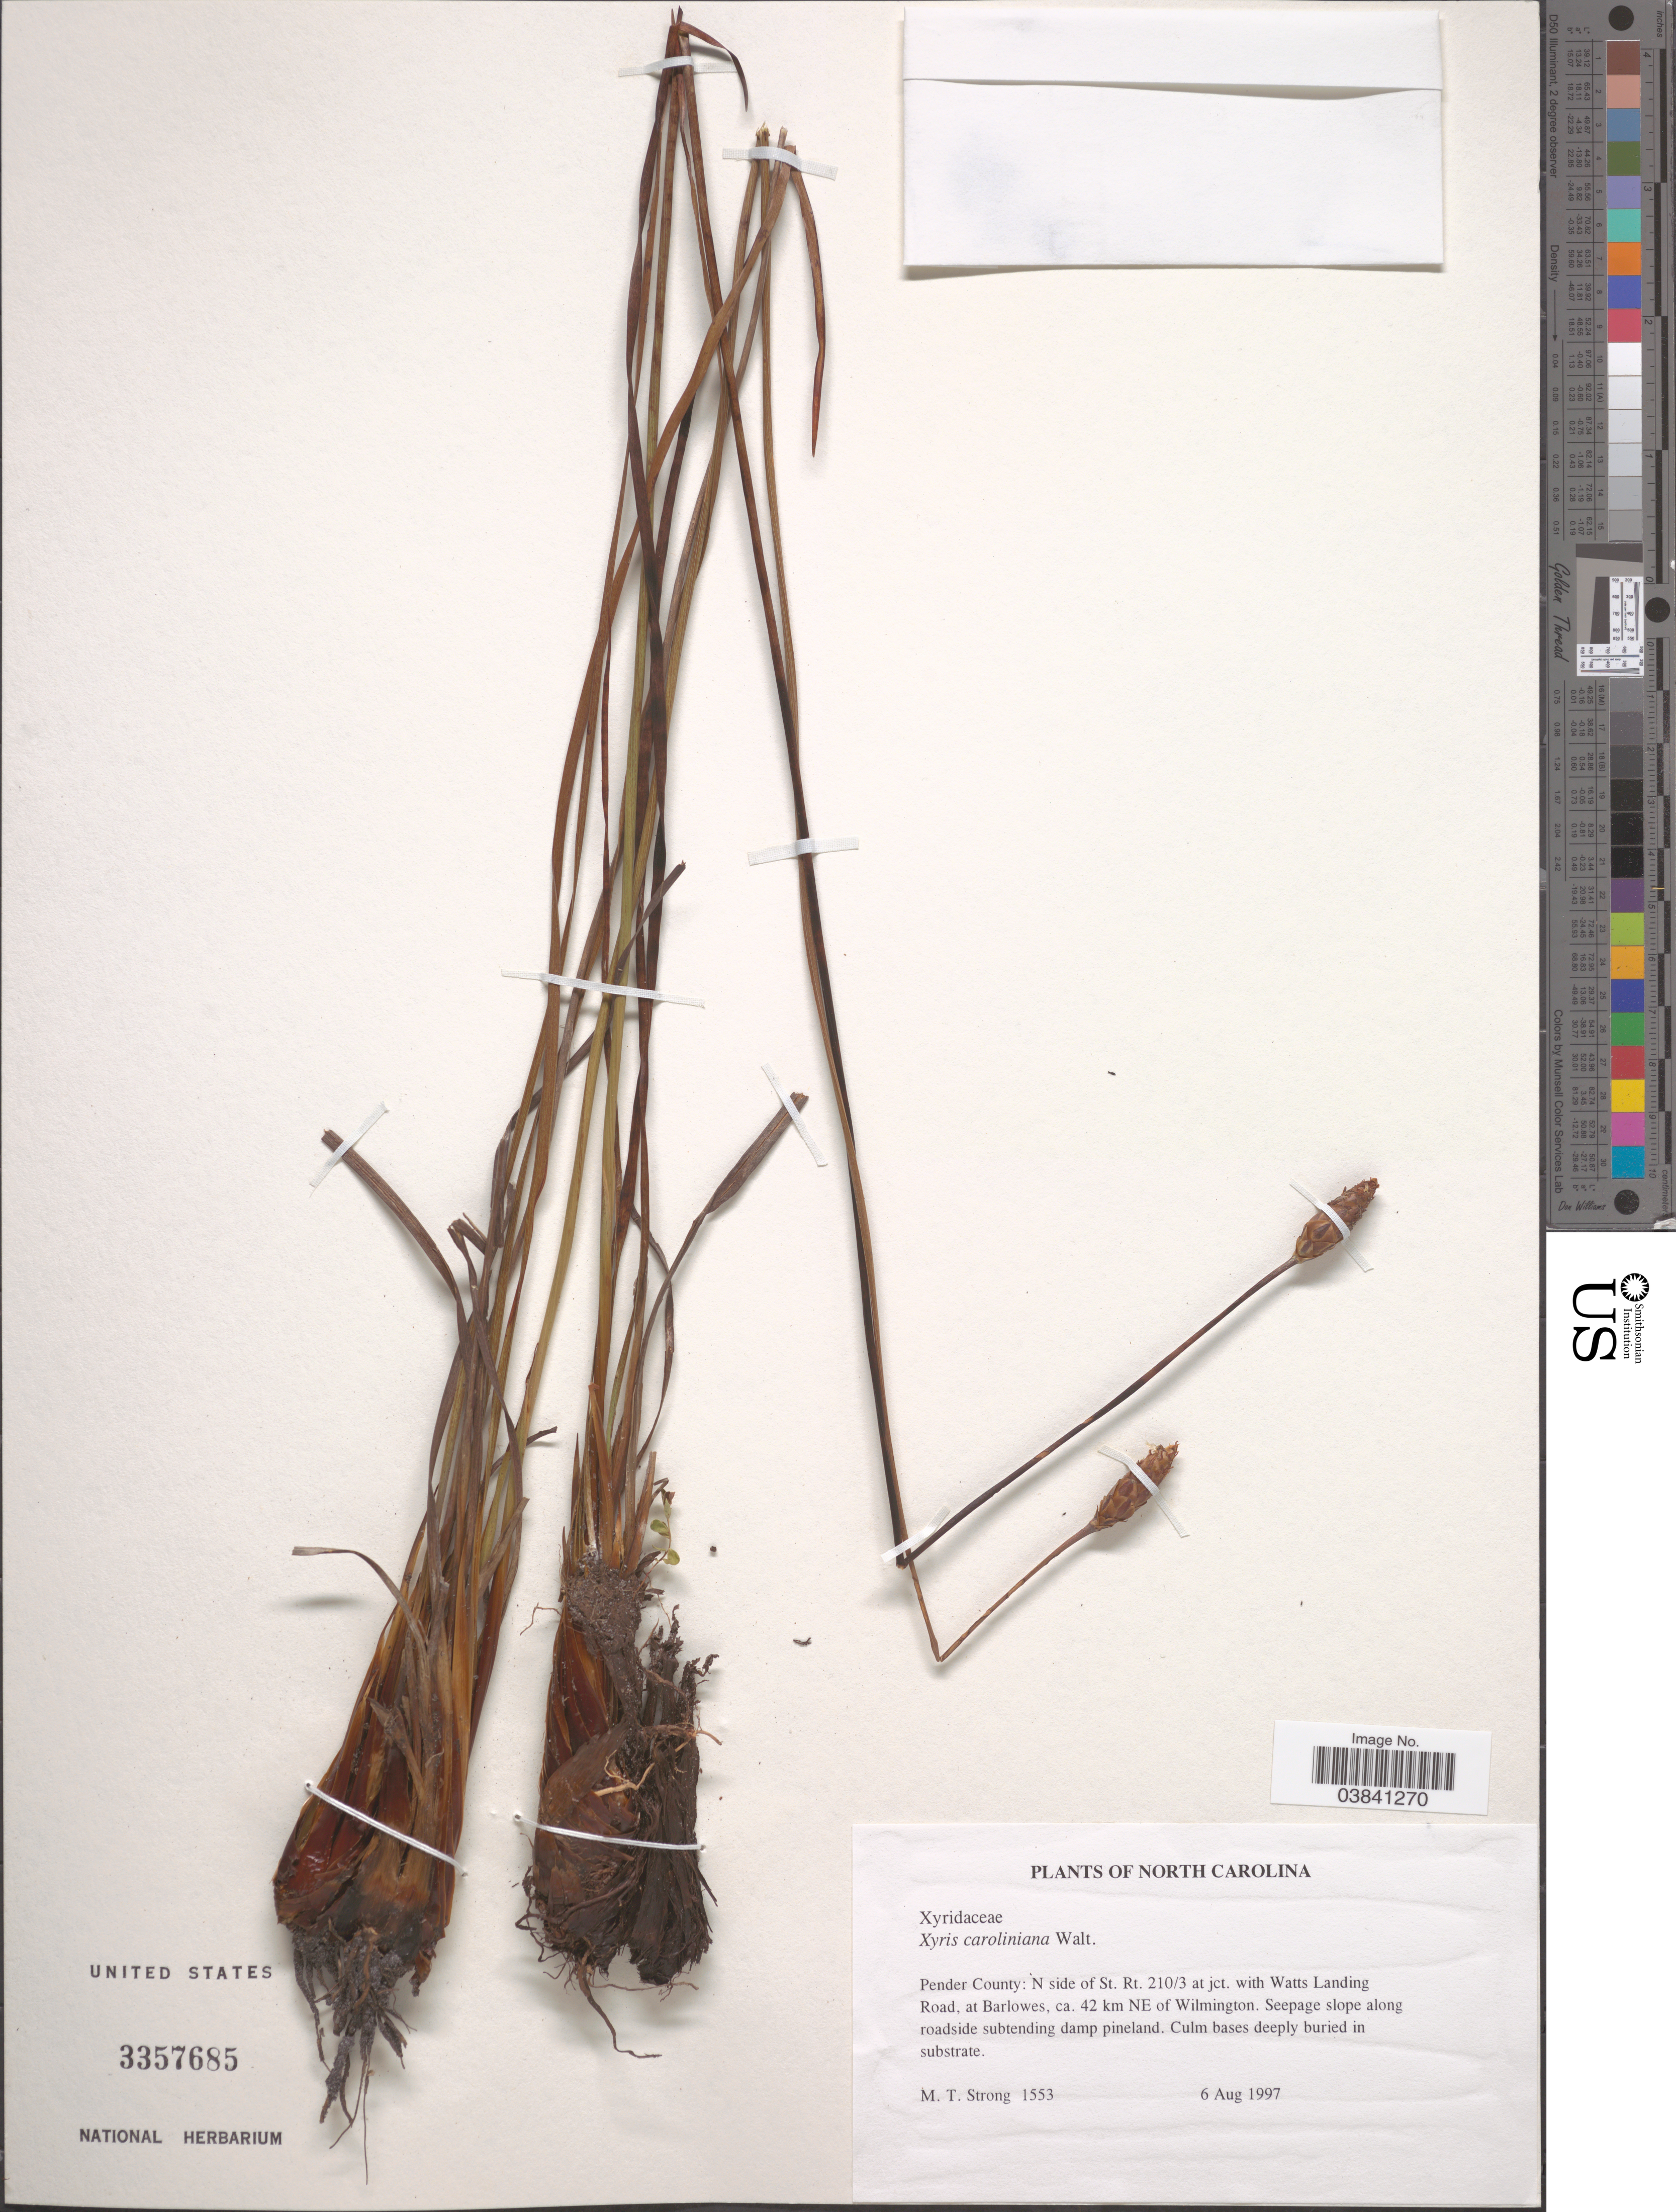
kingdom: Plantae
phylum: Tracheophyta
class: Liliopsida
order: Poales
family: Xyridaceae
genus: Xyris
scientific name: Xyris caroliniana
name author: Walter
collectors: M. T. Strong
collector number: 1553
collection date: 1997-08-06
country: United States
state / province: North Carolina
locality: Pender County: N side of St. Rt. 210/3 at jct. with Watts Landing Road, at Barlowes, ca. 42 km NE of Wilmington. Seepage slope along roadside subtending damp pineland.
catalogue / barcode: US 3357685